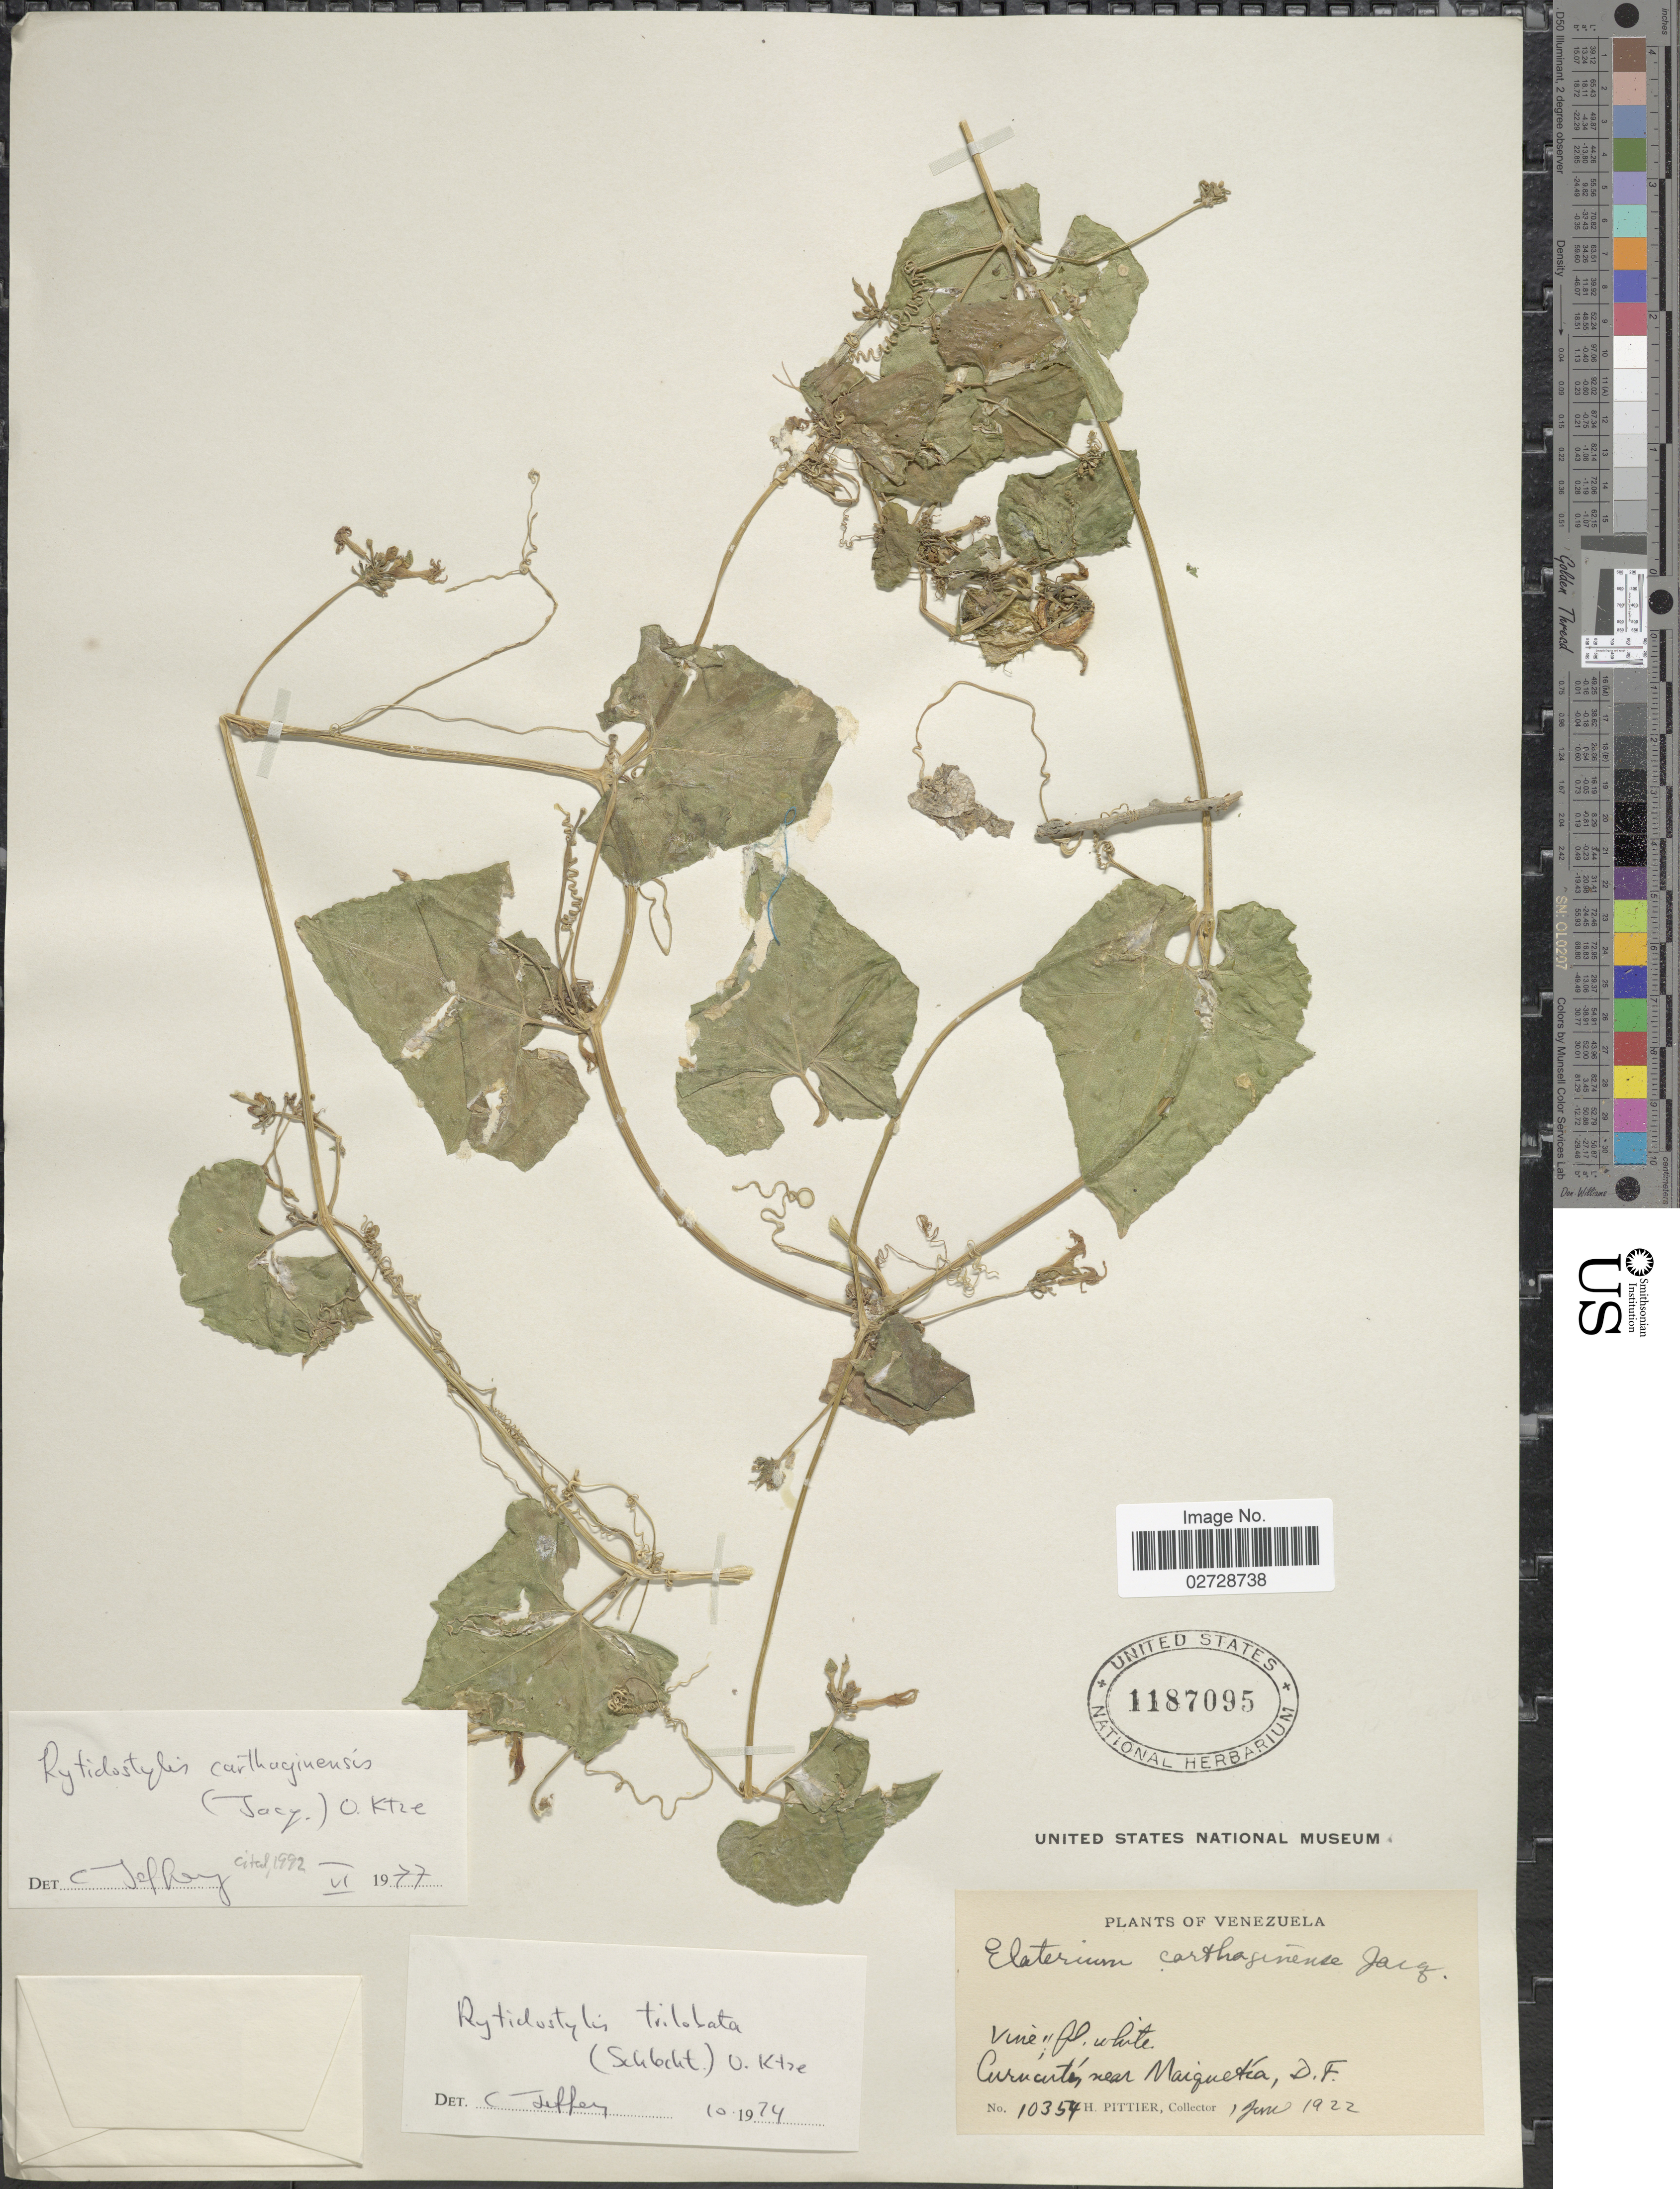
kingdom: Plantae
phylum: Tracheophyta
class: Magnoliopsida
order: Cucurbitales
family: Cucurbitaceae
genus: Cyclanthera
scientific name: Cyclanthera carthagenensis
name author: (Jacq.) H. Schaef. & S.S. Renner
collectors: H. F. Pittier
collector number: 10354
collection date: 1922-06-01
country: Venezuela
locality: Curucutí, near Maiquetía, D.F.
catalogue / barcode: US 1187095